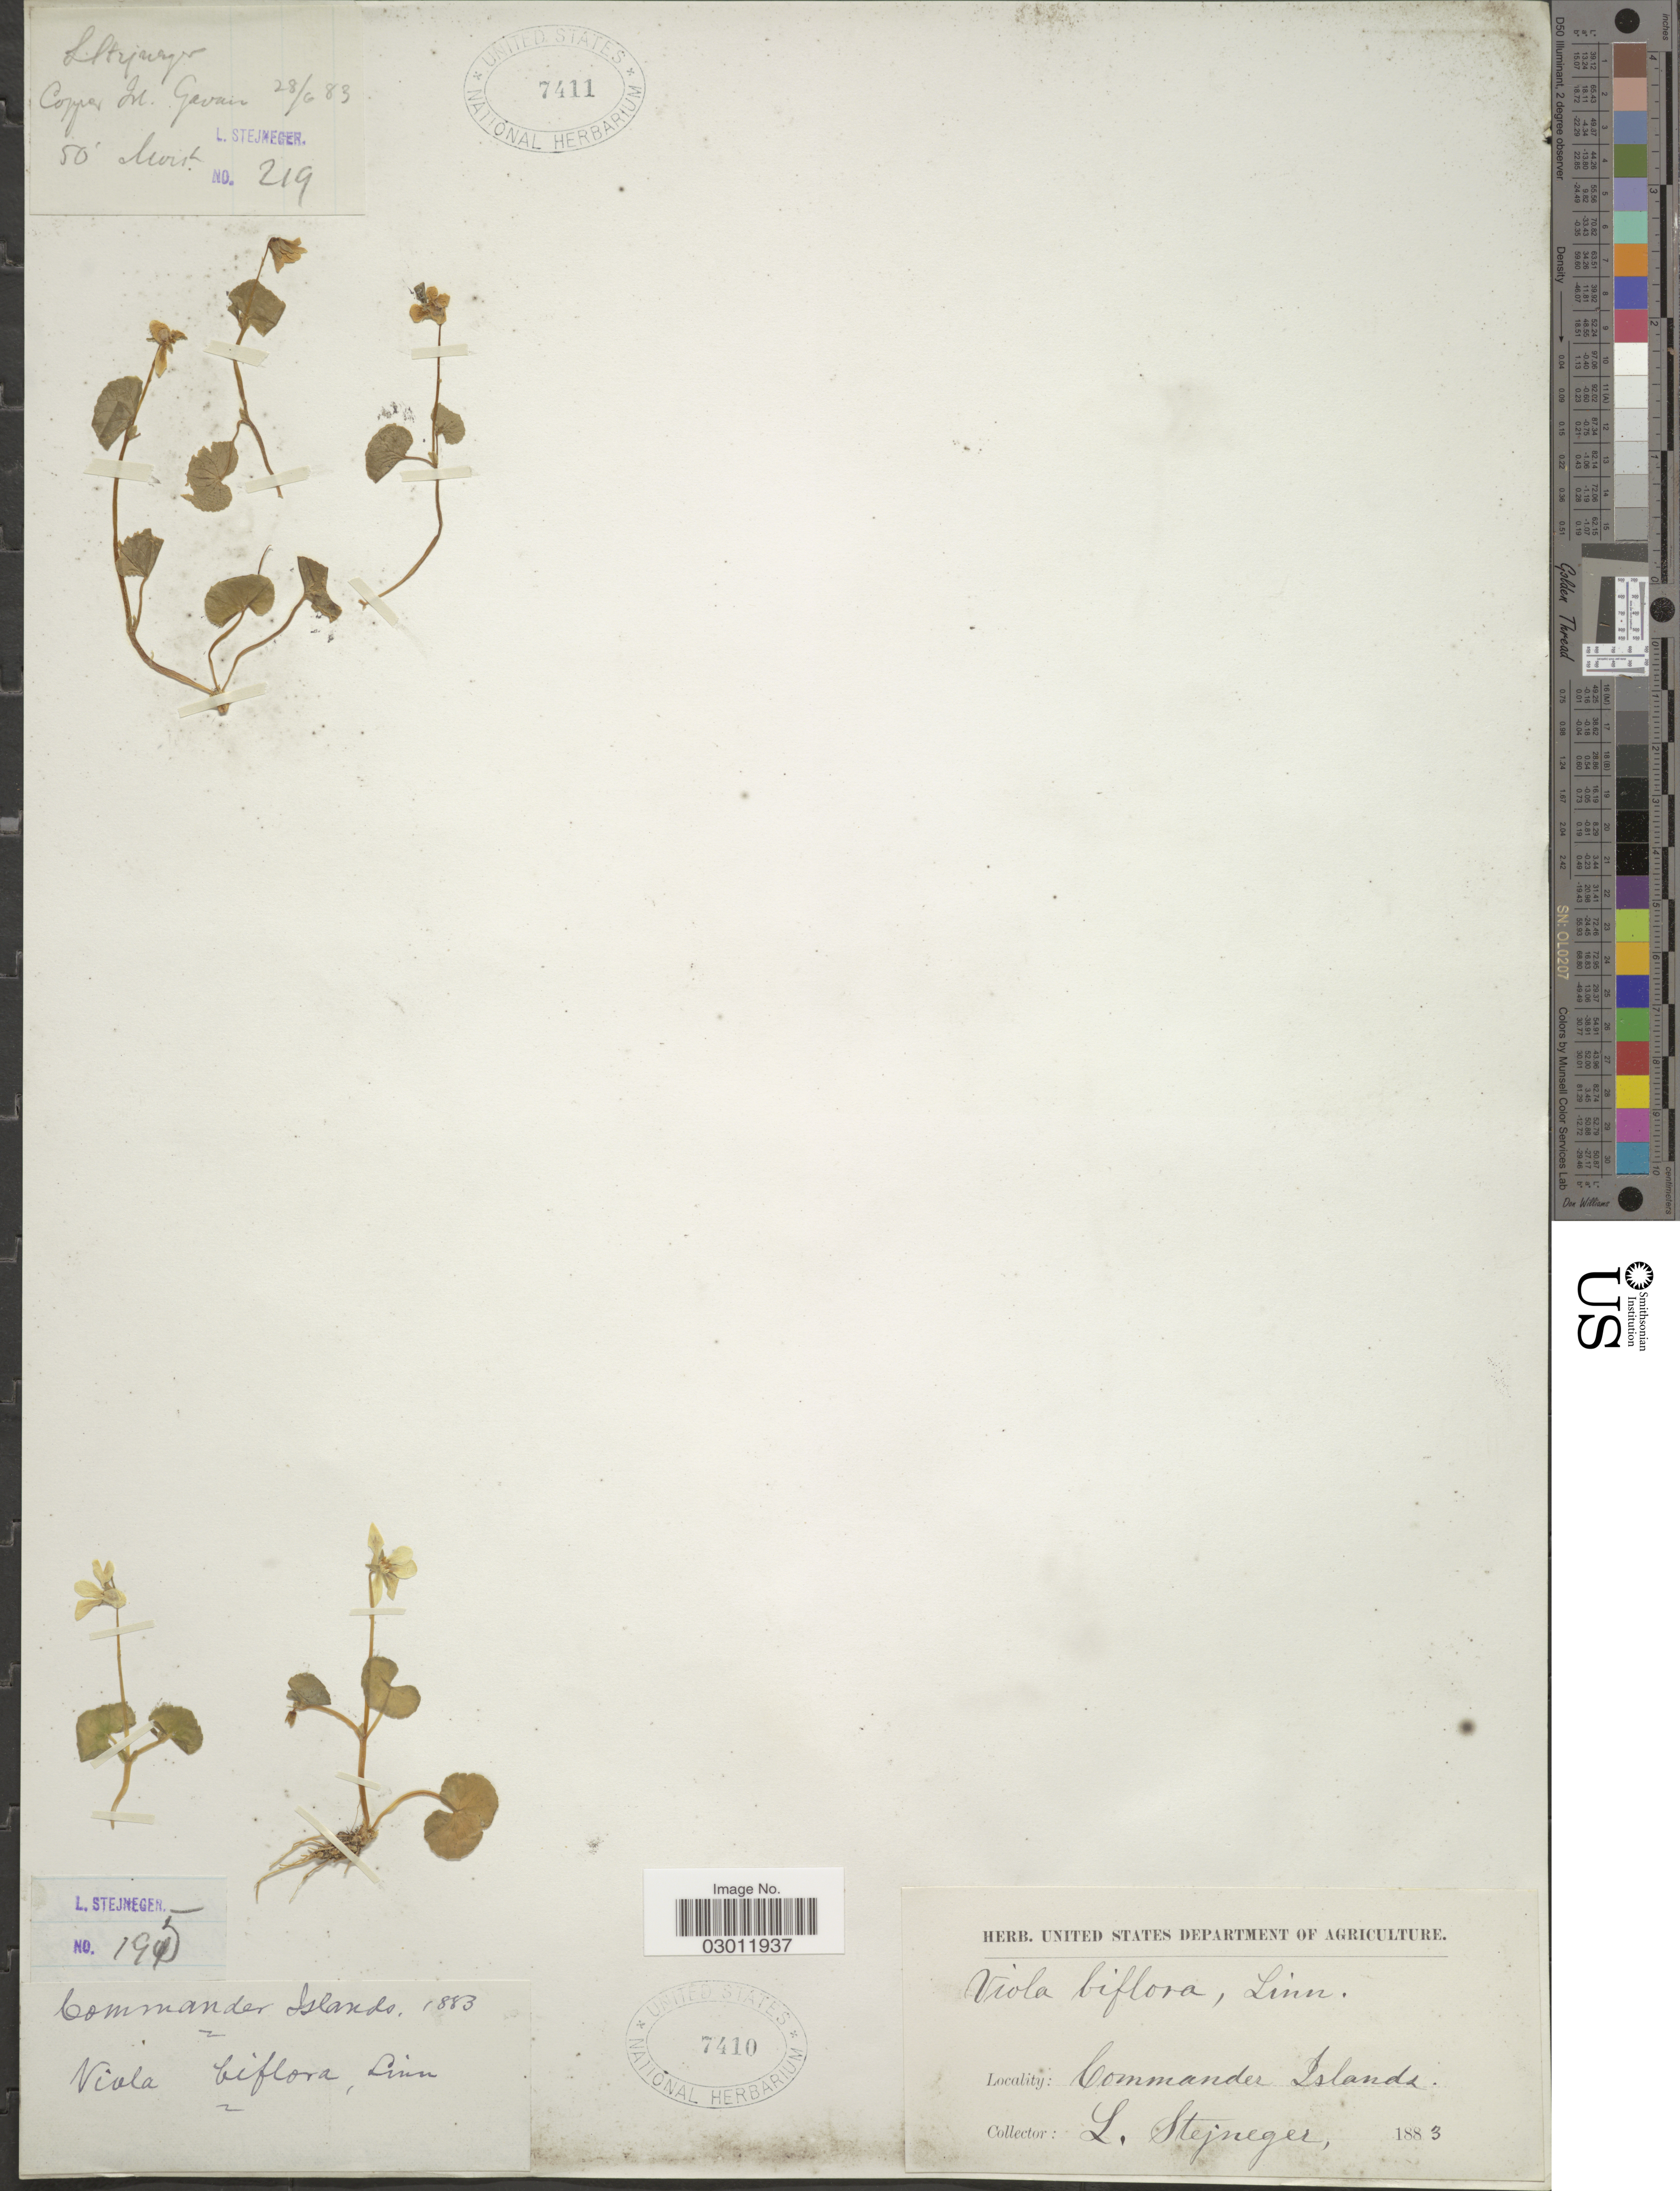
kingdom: Plantae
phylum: Tracheophyta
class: Magnoliopsida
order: Malpighiales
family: Violaceae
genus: Viola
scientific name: Viola biflora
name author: L.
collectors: L. Stejneger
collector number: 195*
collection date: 1883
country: Russian Federation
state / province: Kamchatka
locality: Commander Islands.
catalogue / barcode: US 7410-2